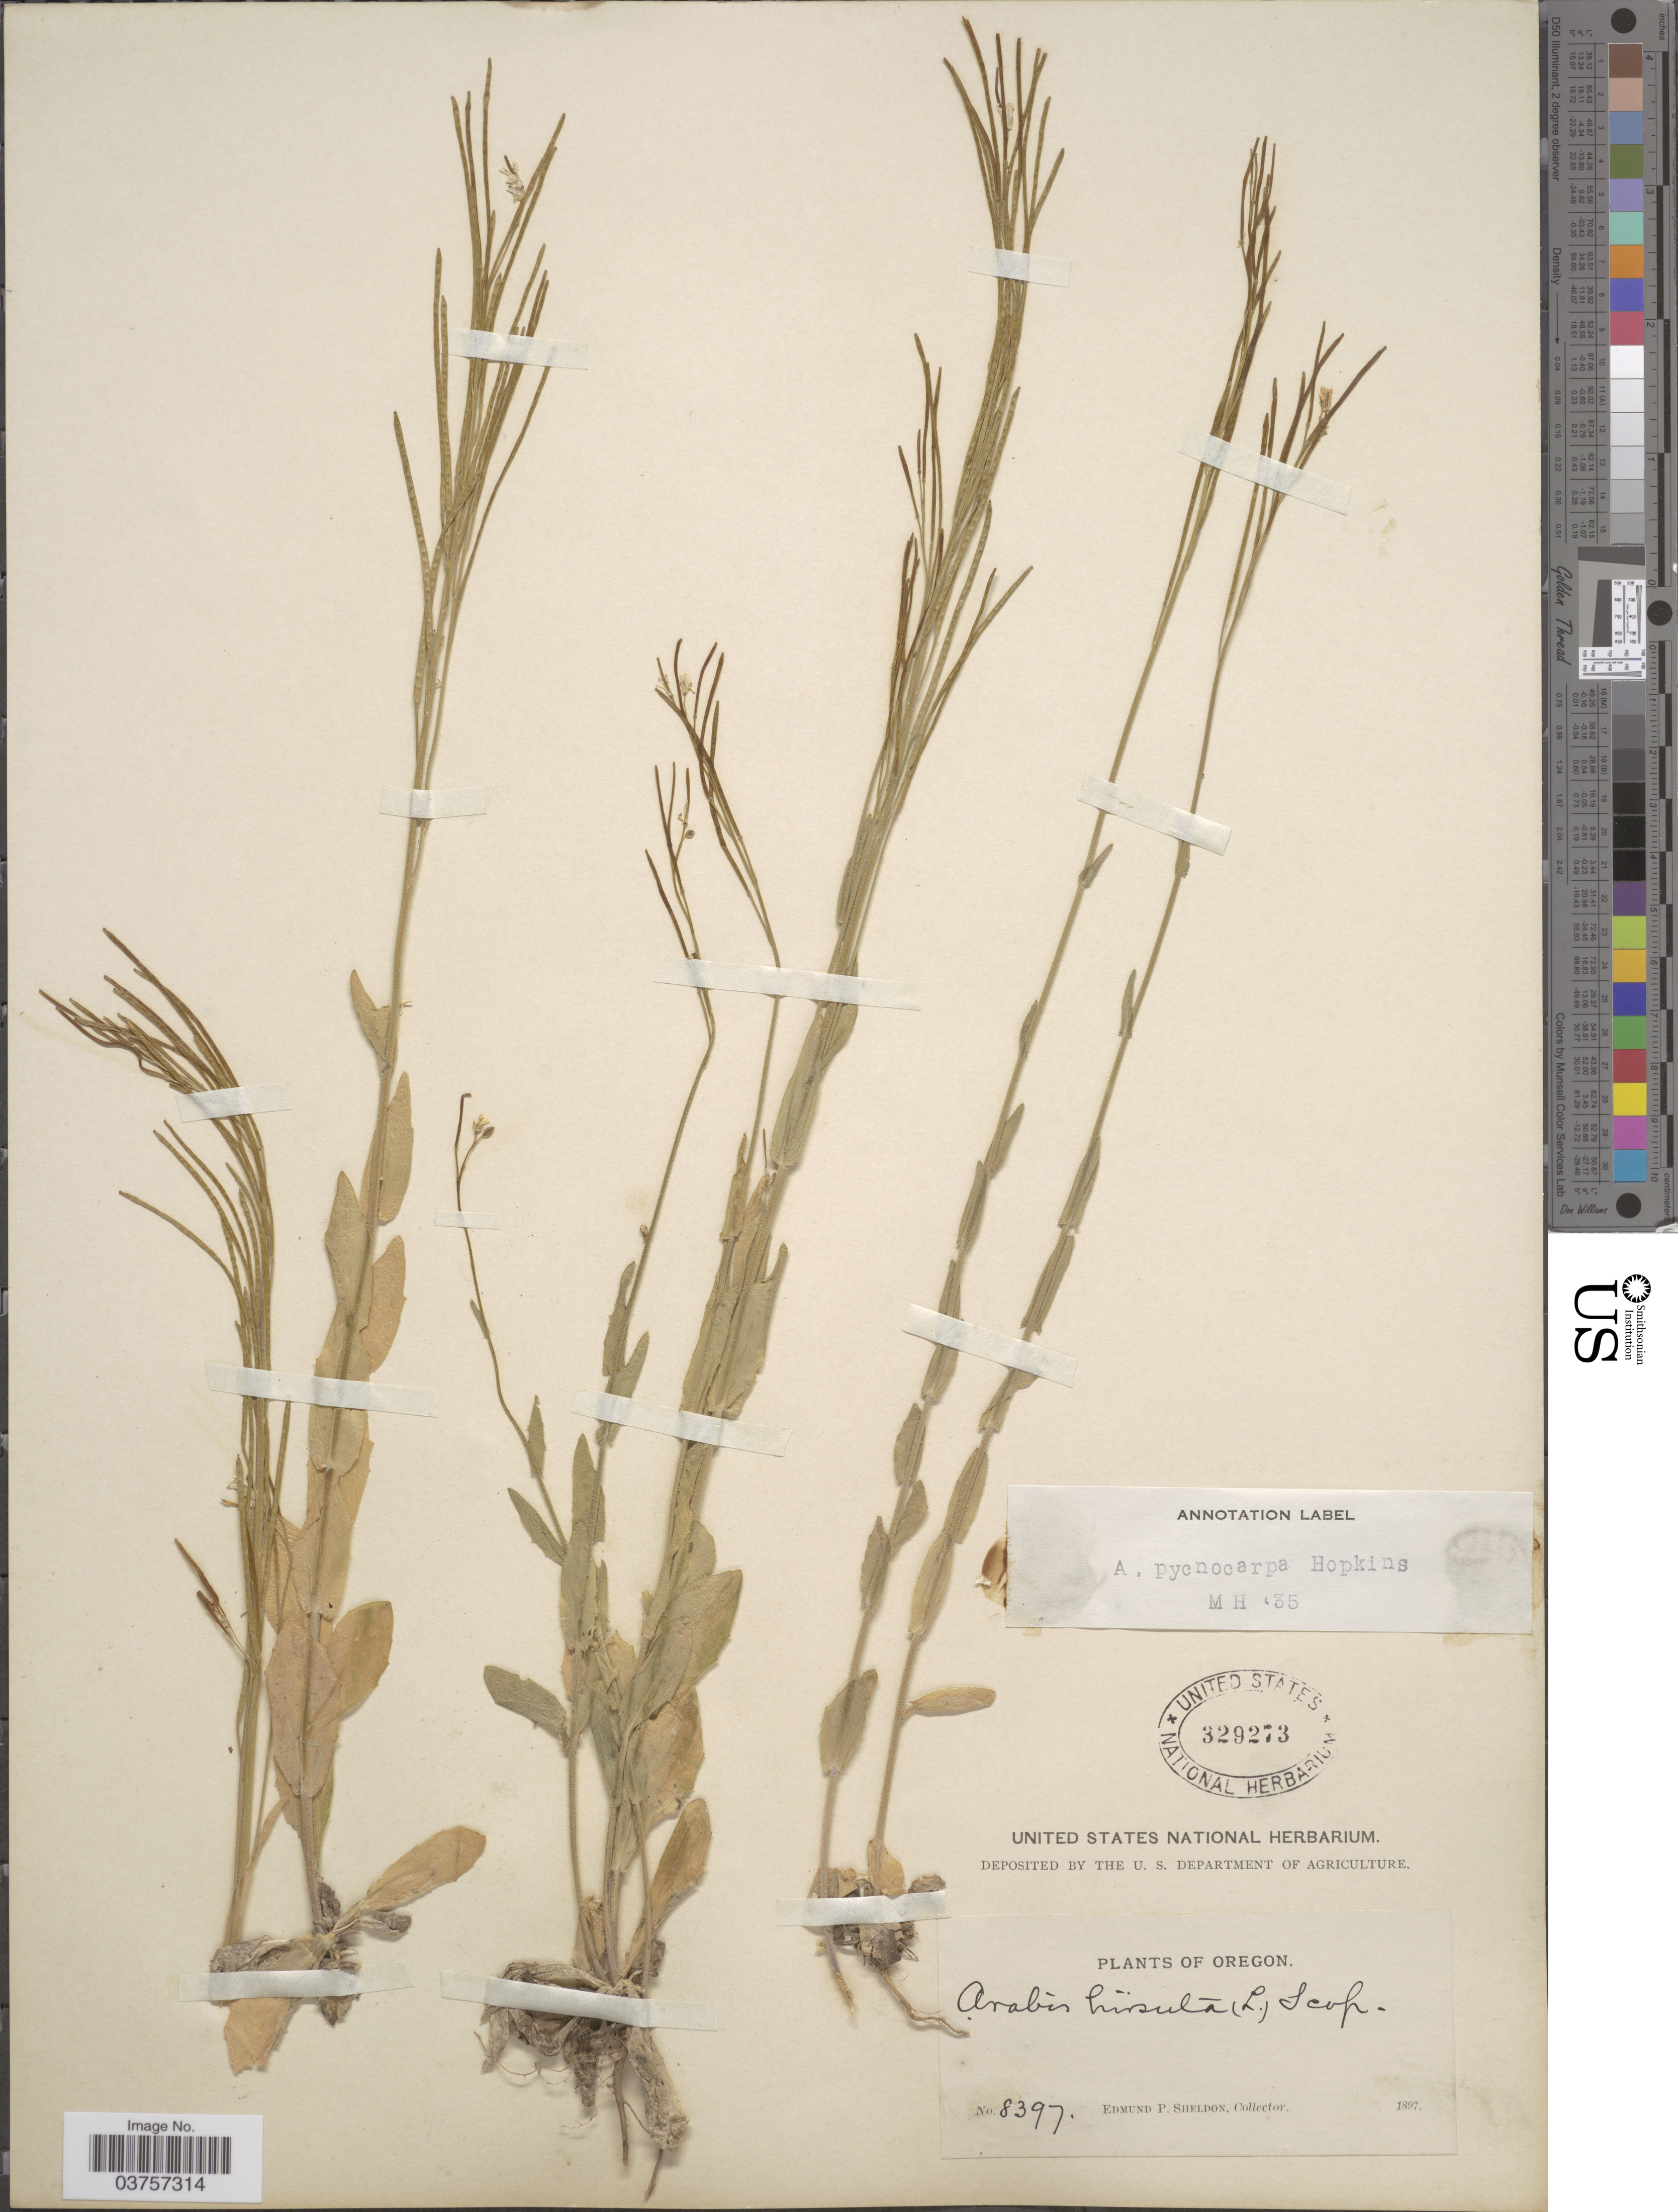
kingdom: Plantae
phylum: Tracheophyta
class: Magnoliopsida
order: Brassicales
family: Brassicaceae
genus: Arabis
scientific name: Arabis hirsuta var. pycnocarpa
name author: M. Hopkins & Rollins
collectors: E. P. Sheldon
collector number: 8397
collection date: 1897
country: United States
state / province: Oregon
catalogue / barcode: US 329273